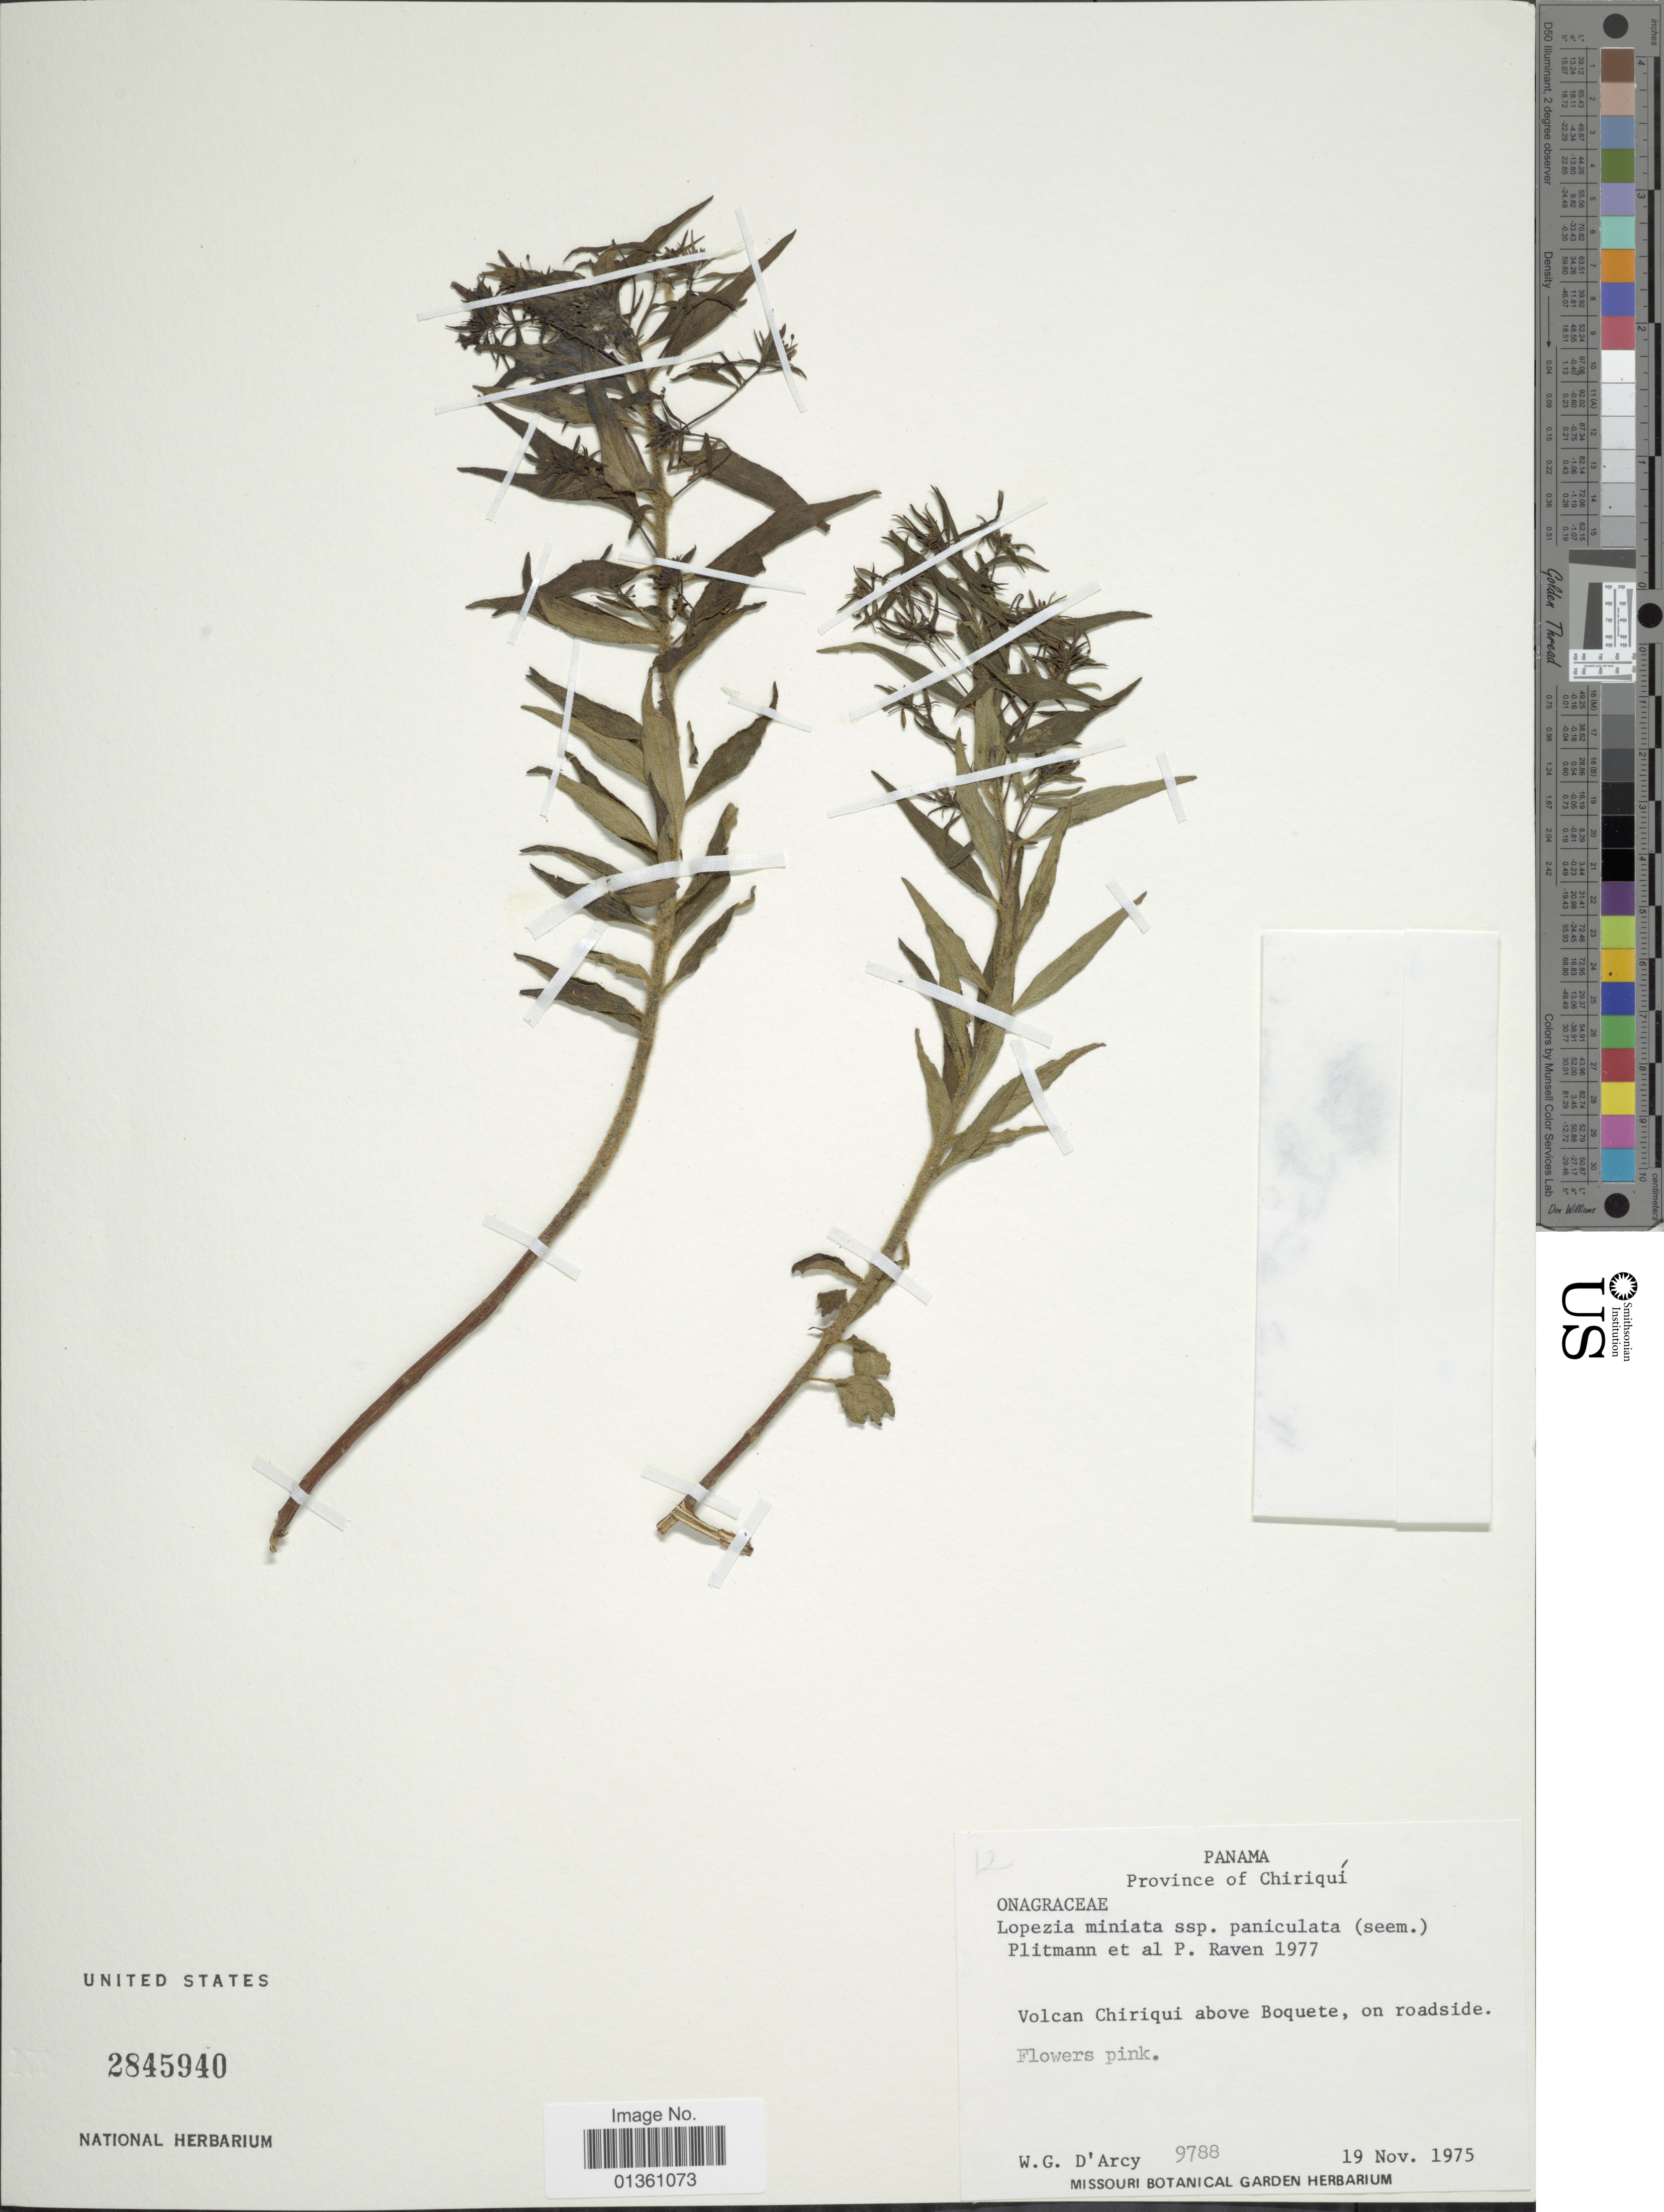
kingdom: Plantae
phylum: Tracheophyta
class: Magnoliopsida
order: Myrtales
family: Onagraceae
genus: Lopezia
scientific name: Lopezia miniata subsp. paniculata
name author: (Seem.) Plitmann et al.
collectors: W. G. D'Arcy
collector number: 9788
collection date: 1975-11-19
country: Panama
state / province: Chiriqui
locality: Volcan Chiriqui above Boquete, on roadside.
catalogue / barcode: US 2845940